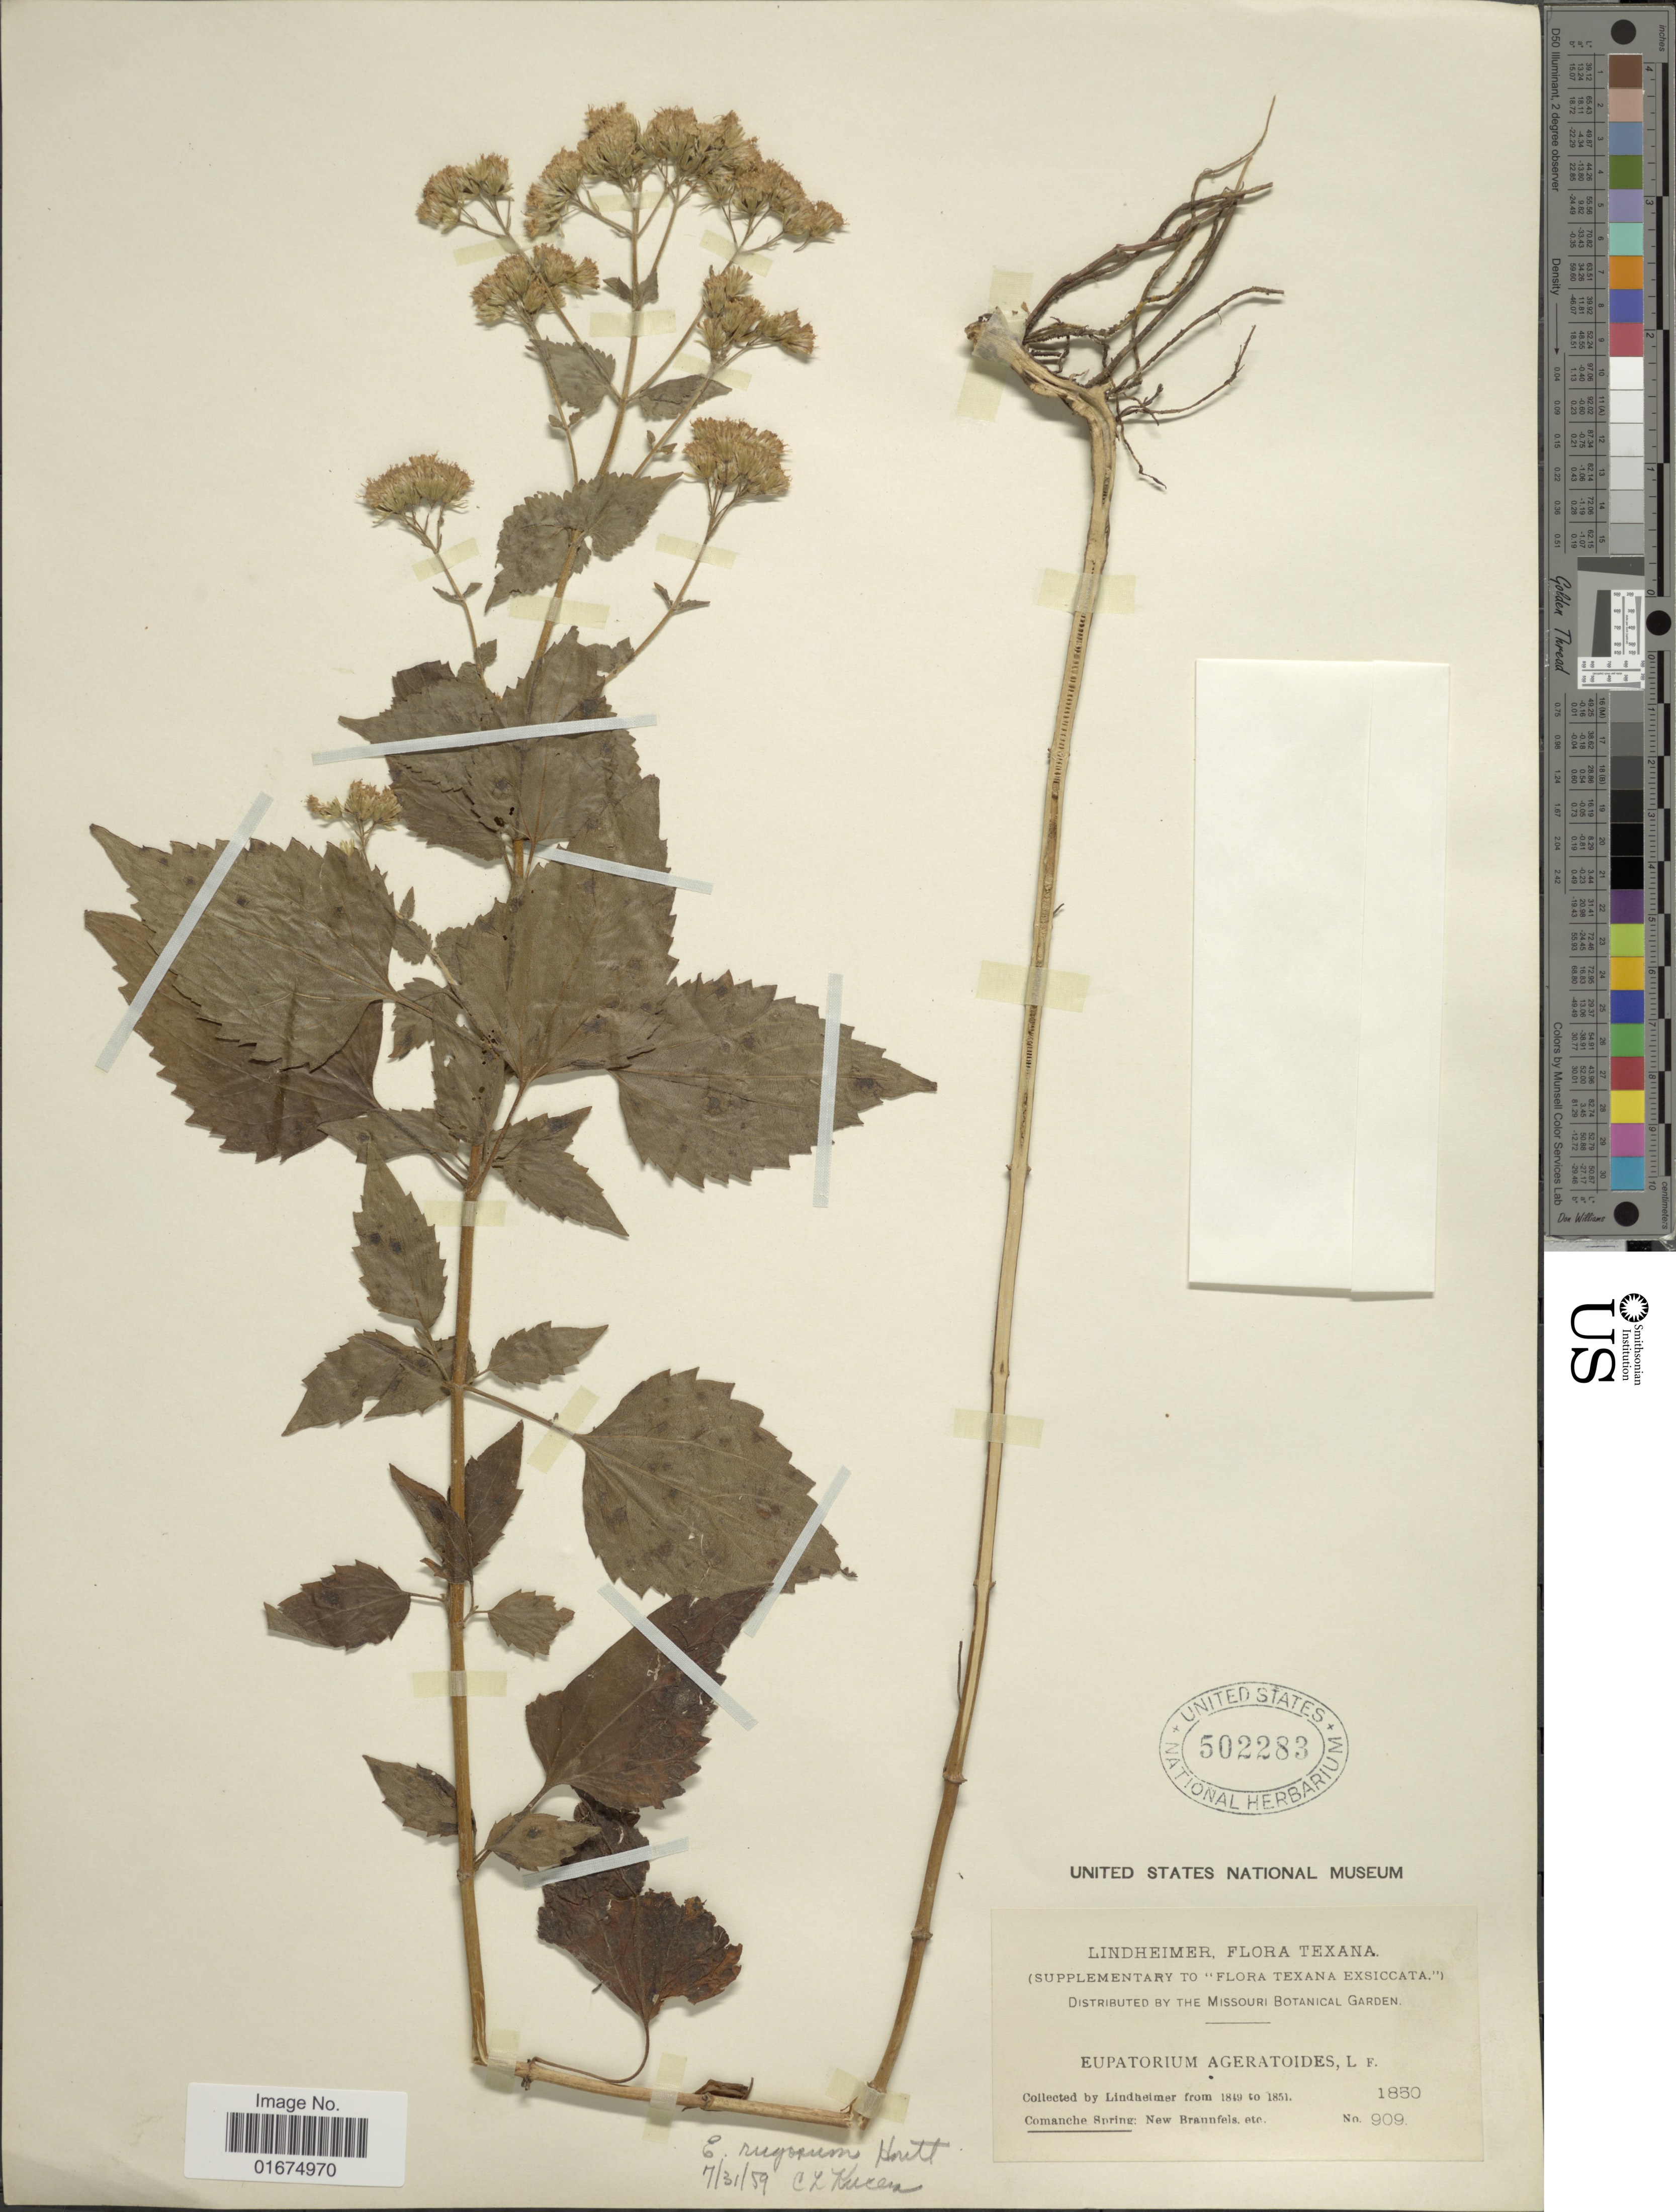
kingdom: Plantae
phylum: Tracheophyta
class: Magnoliopsida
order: Asterales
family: Asteraceae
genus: Ageratina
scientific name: Ageratina altissima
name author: (L.) R.M. King & H. Rob.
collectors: -. Lindheimer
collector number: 909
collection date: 1850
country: United States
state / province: Texas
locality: Comanche Spring: New Braunfels etc.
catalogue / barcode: US 502283